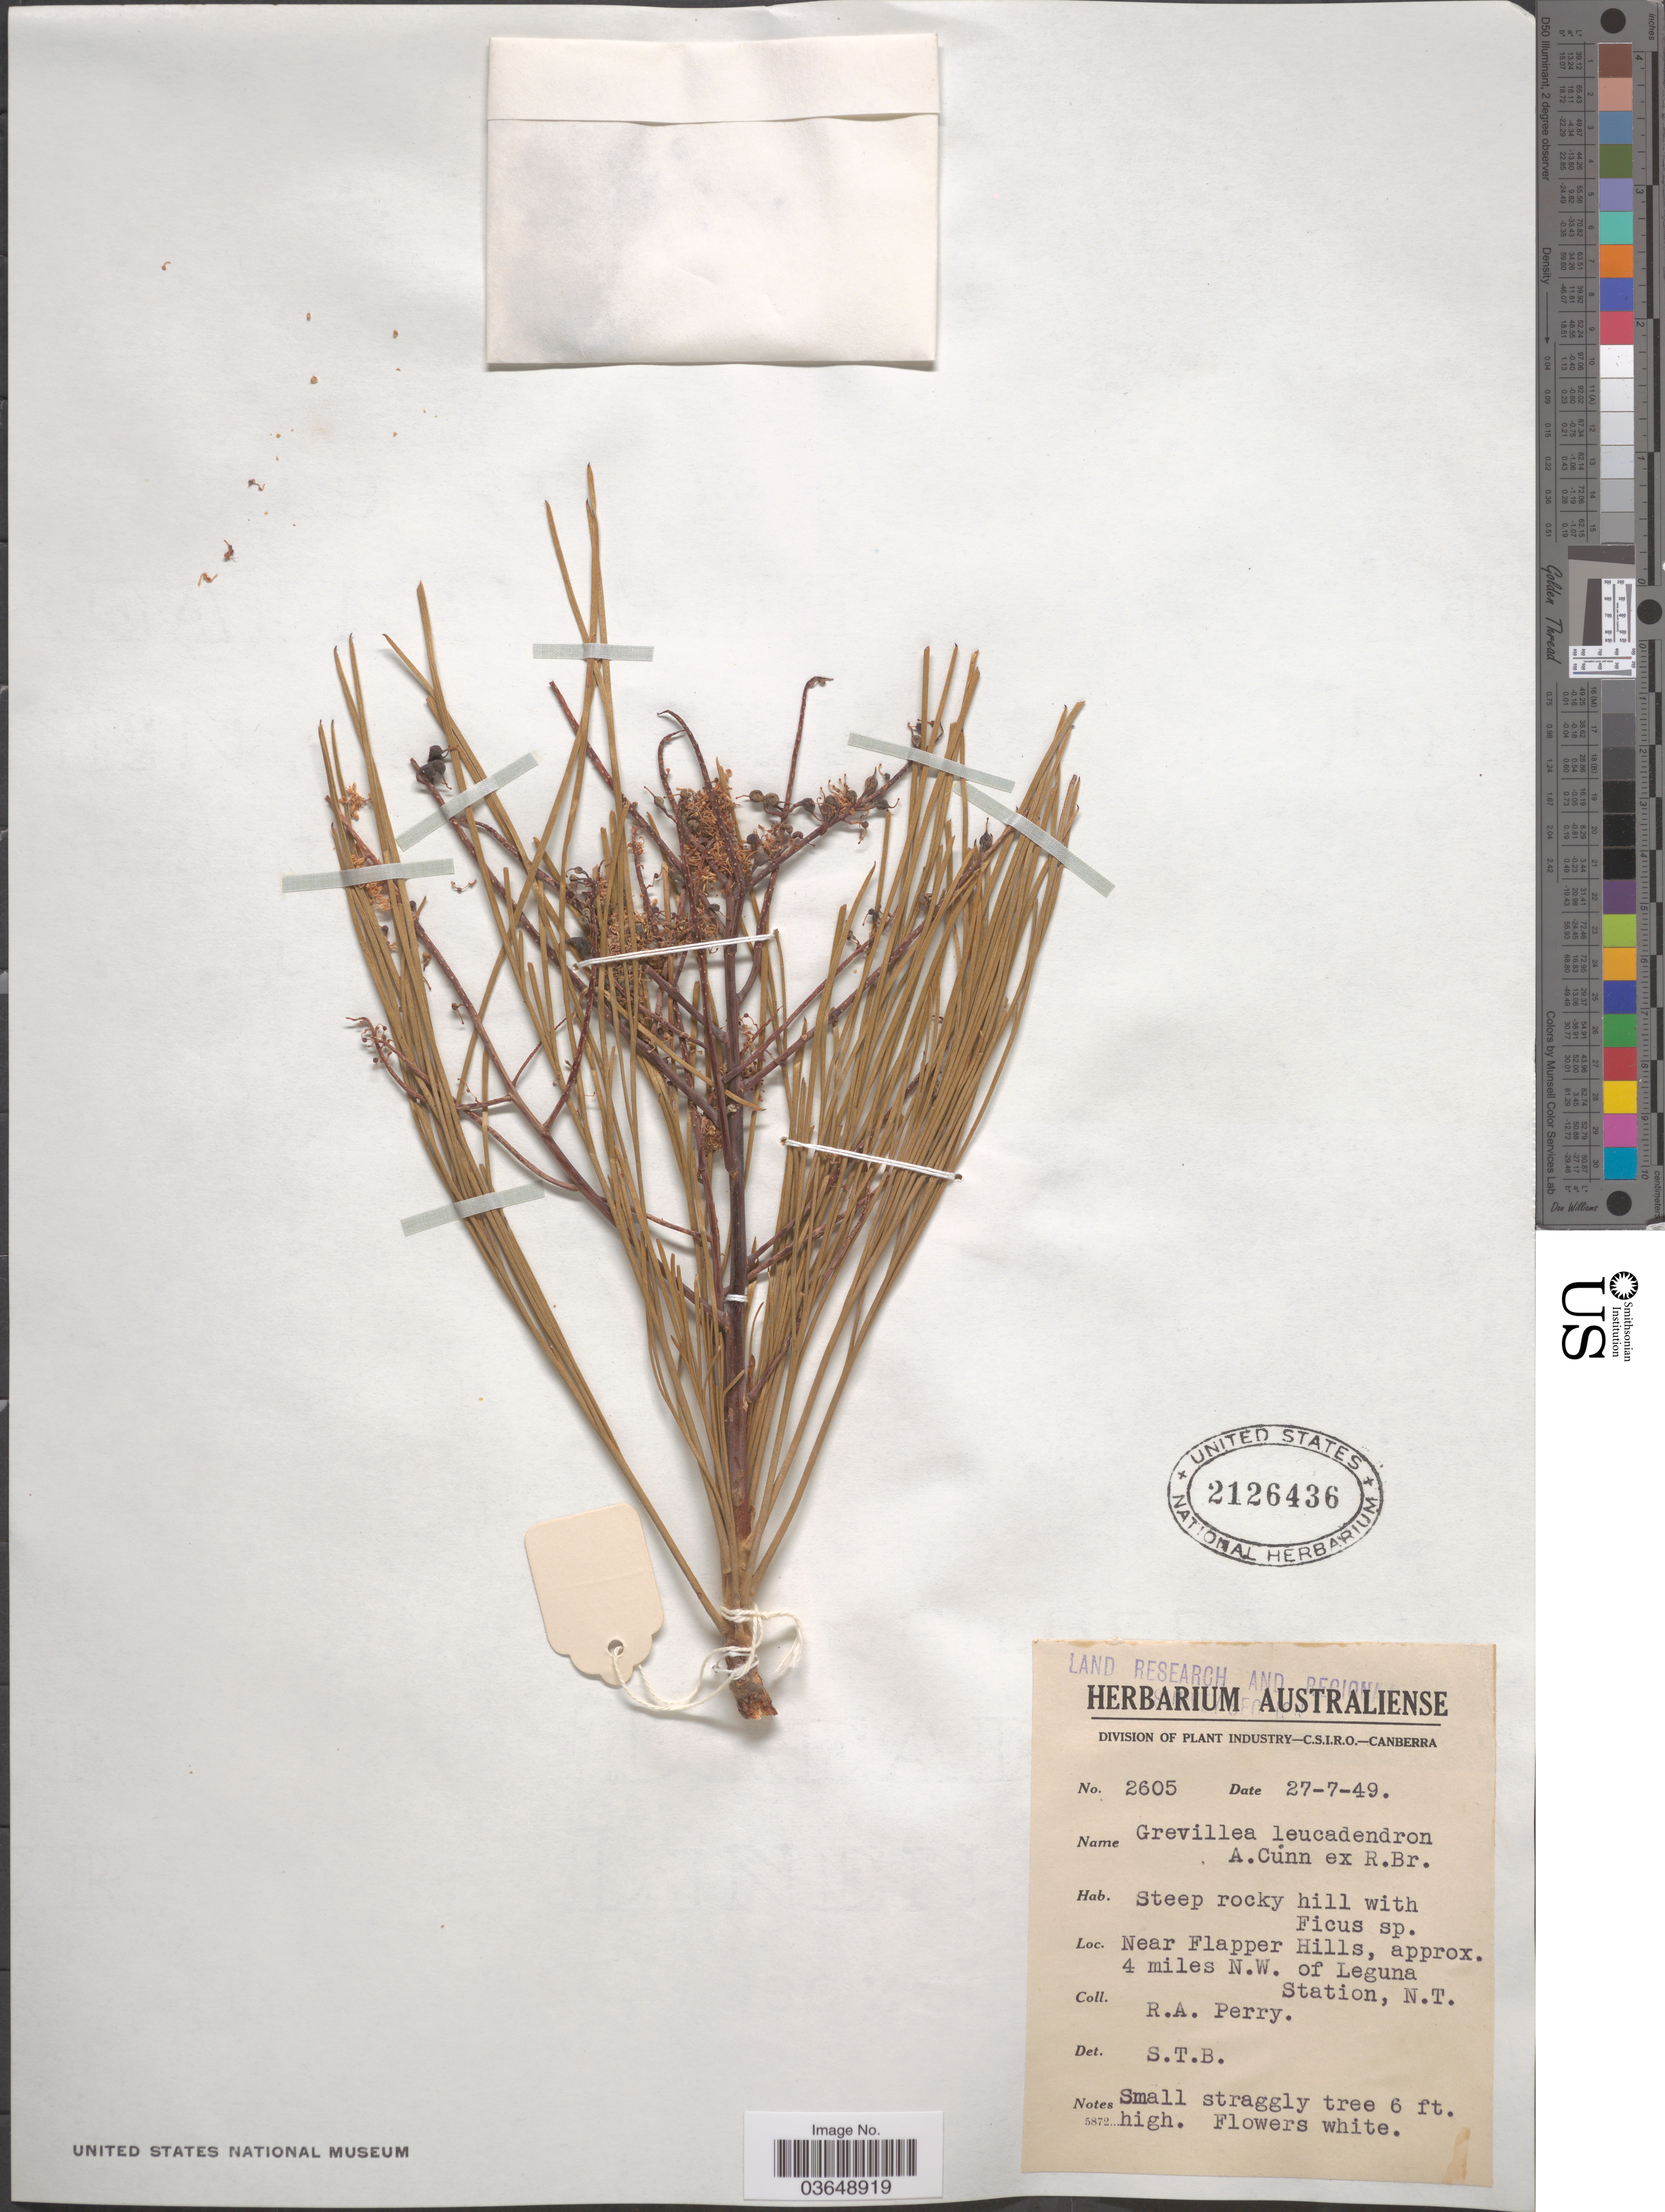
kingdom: Plantae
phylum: Tracheophyta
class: Magnoliopsida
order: Proteales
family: Proteaceae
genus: Grevillea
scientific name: Grevillea leucadendron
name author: A. Cunn. ex R. Br.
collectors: Perry, R. A.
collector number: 2605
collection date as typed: Transcribed d/m/y: 27/7/49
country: Australia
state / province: Northern Territory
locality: Near Flapper Hills, approx. 4 miles N.W. of Leguna Station, N. T.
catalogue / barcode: US 2126436